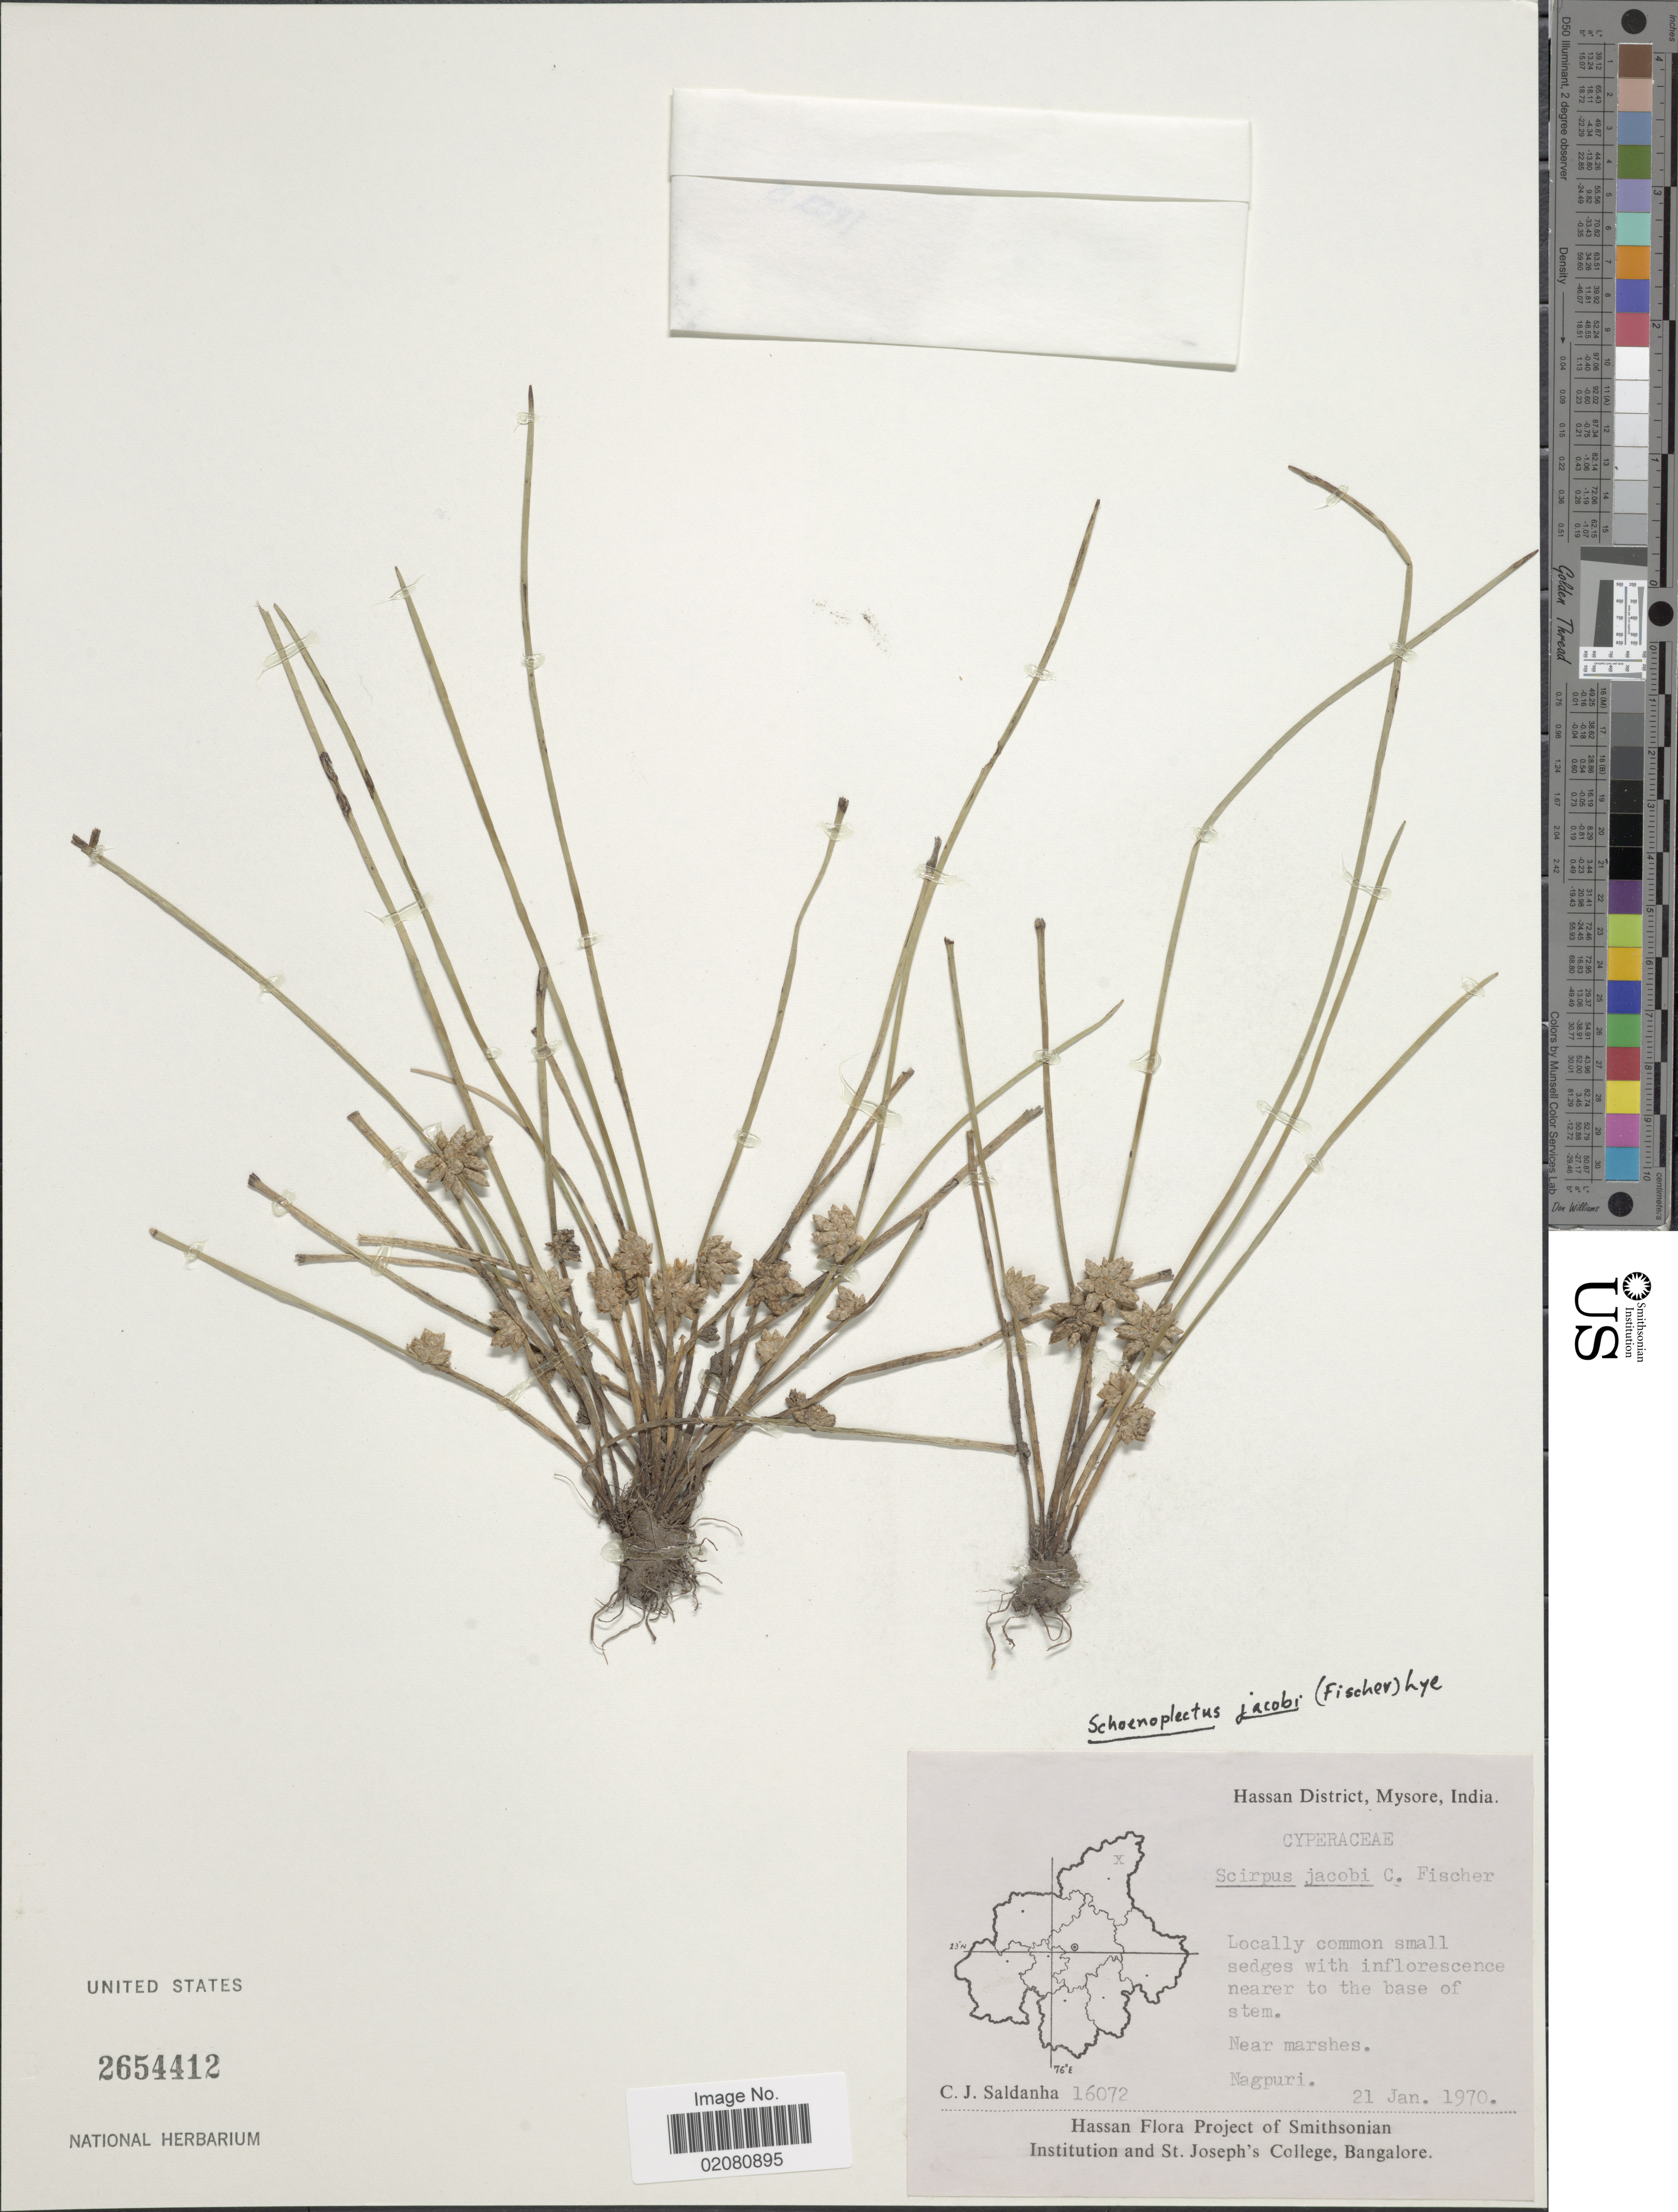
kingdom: Plantae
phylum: Tracheophyta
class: Liliopsida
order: Poales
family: Cyperaceae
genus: Schoenoplectus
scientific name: Schoenoplectus jacobi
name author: (C.E.C. Fisch.)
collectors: C. J. Saldanha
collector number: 16072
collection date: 1970-01-21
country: India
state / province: Karnataka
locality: Hassan District, Mysore. Nagpuri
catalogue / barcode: US 2654412